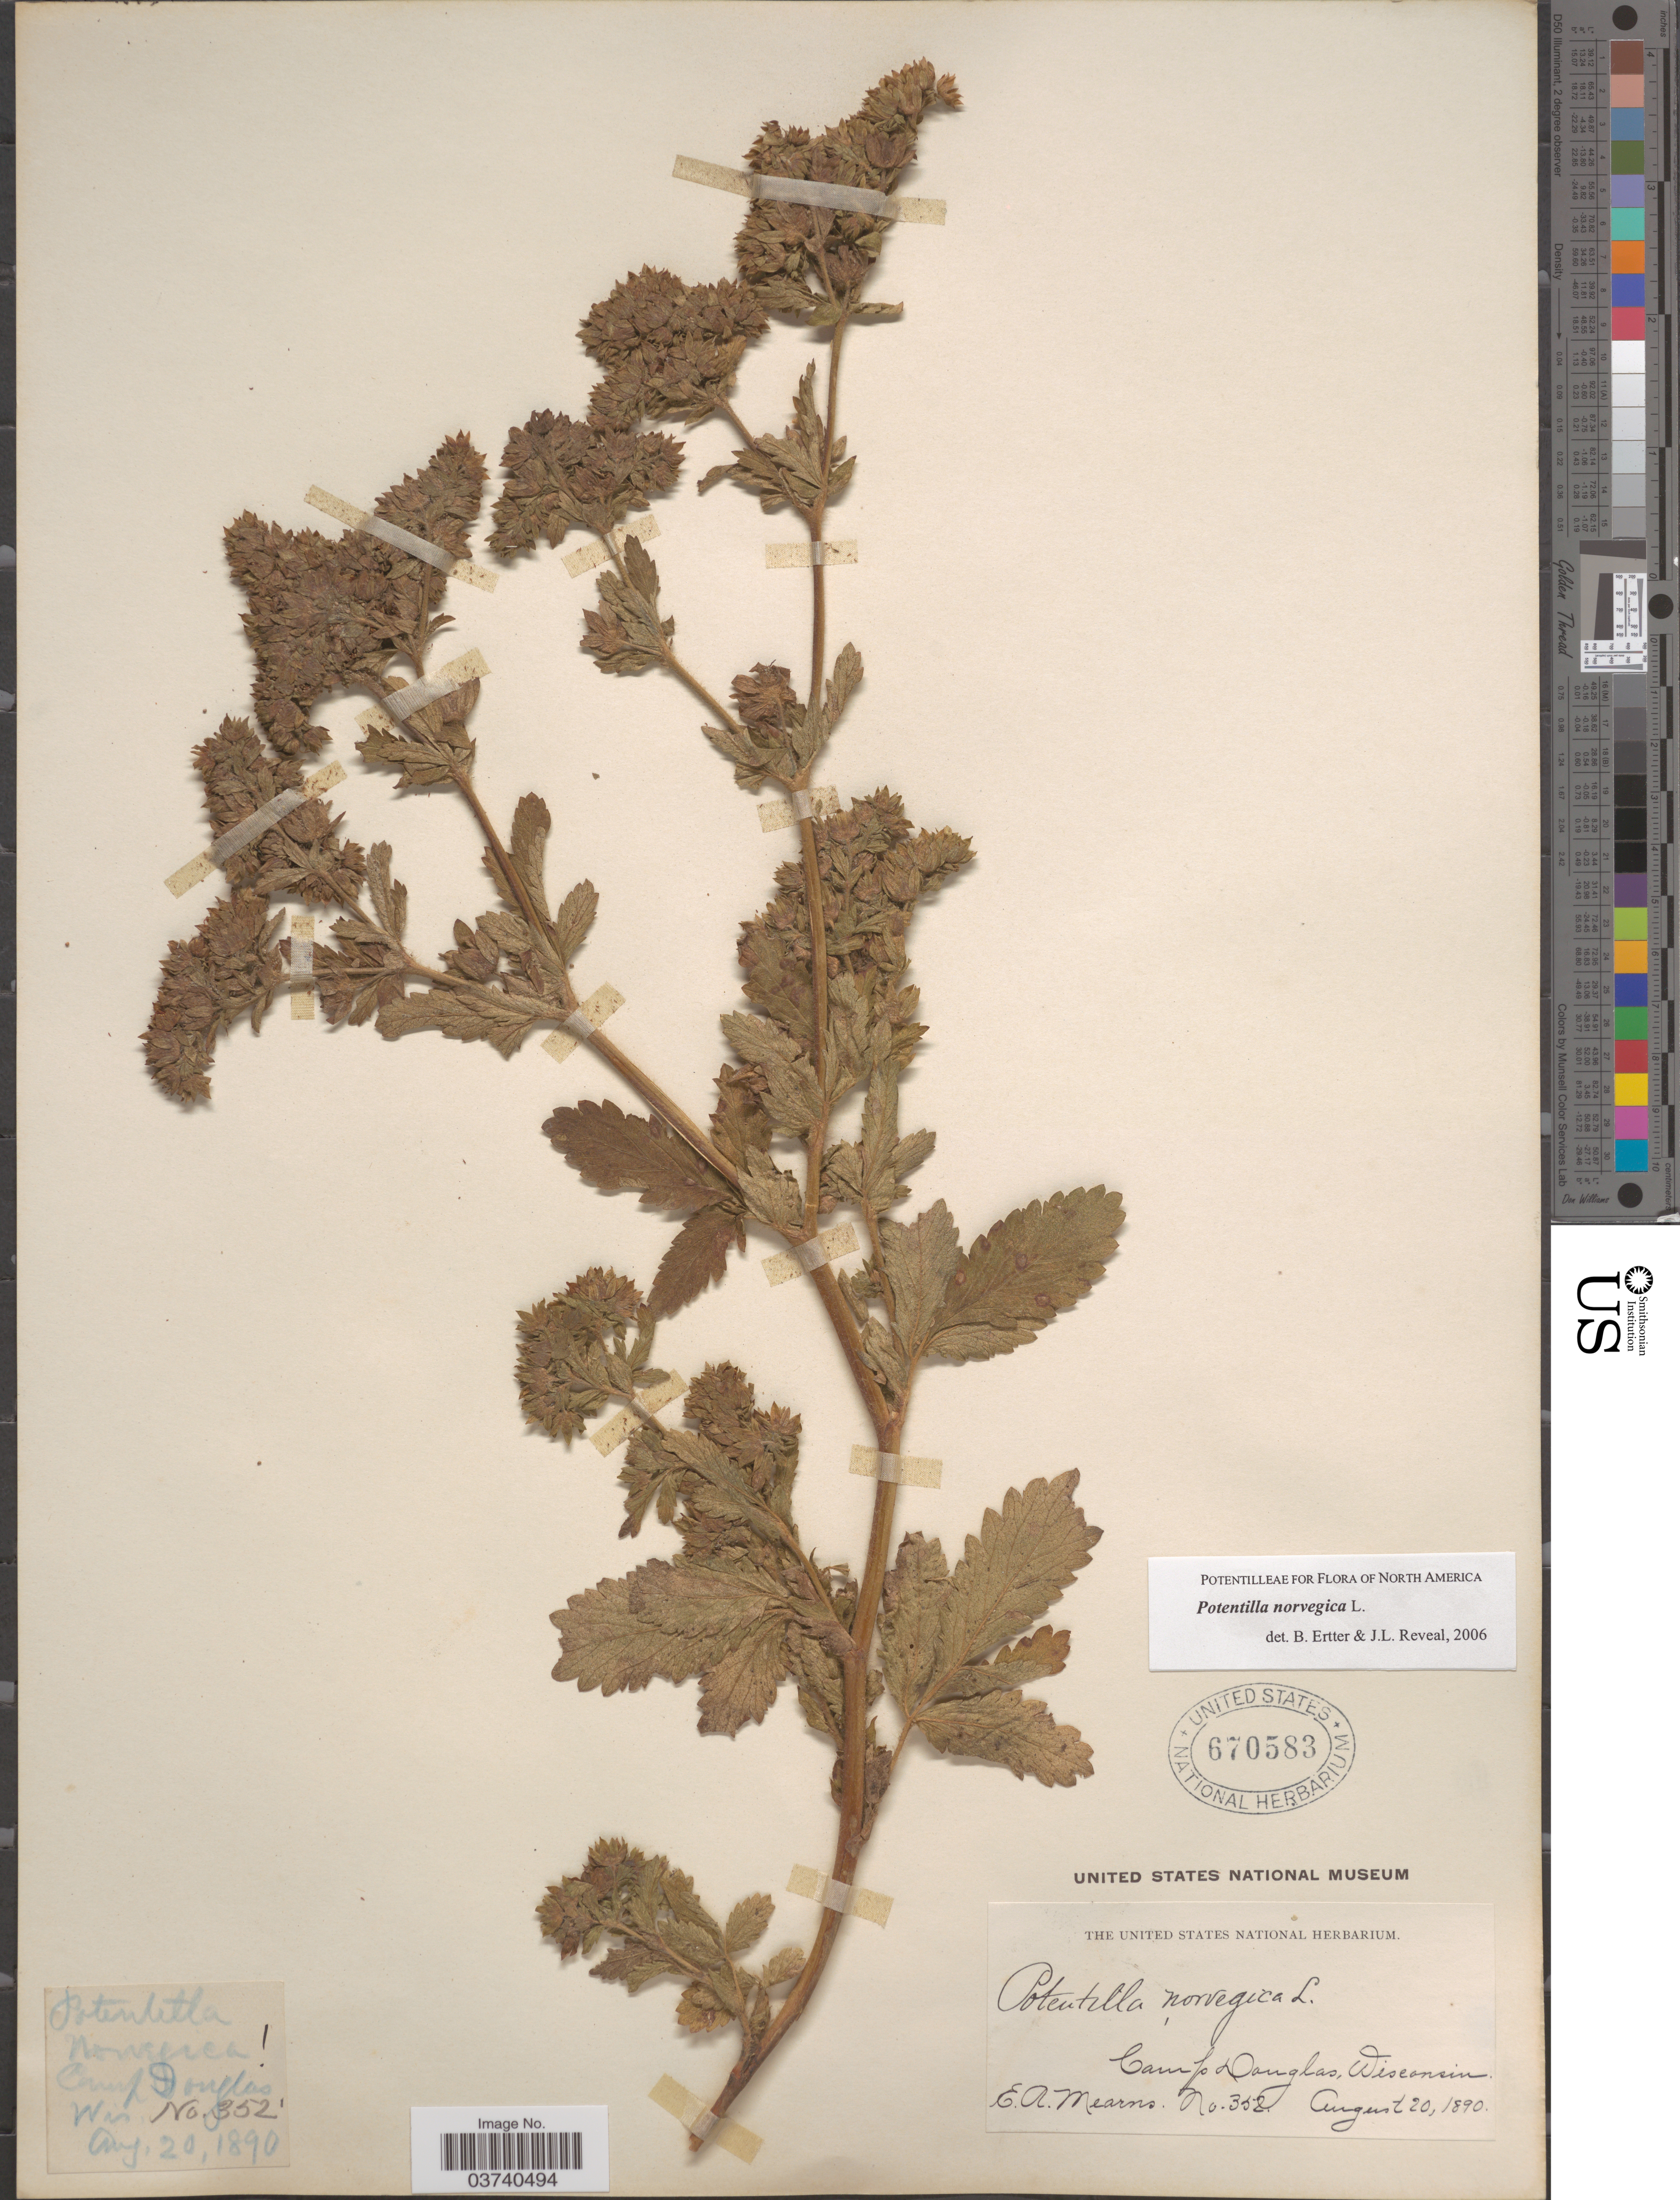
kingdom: Plantae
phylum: Tracheophyta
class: Magnoliopsida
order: Rosales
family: Rosaceae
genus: Potentilla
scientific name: Potentilla norvegica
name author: L.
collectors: E. A. Mearns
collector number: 352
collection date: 1890-08-20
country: United States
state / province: Wisconsin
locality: Camp Douglas.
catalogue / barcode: US 670583